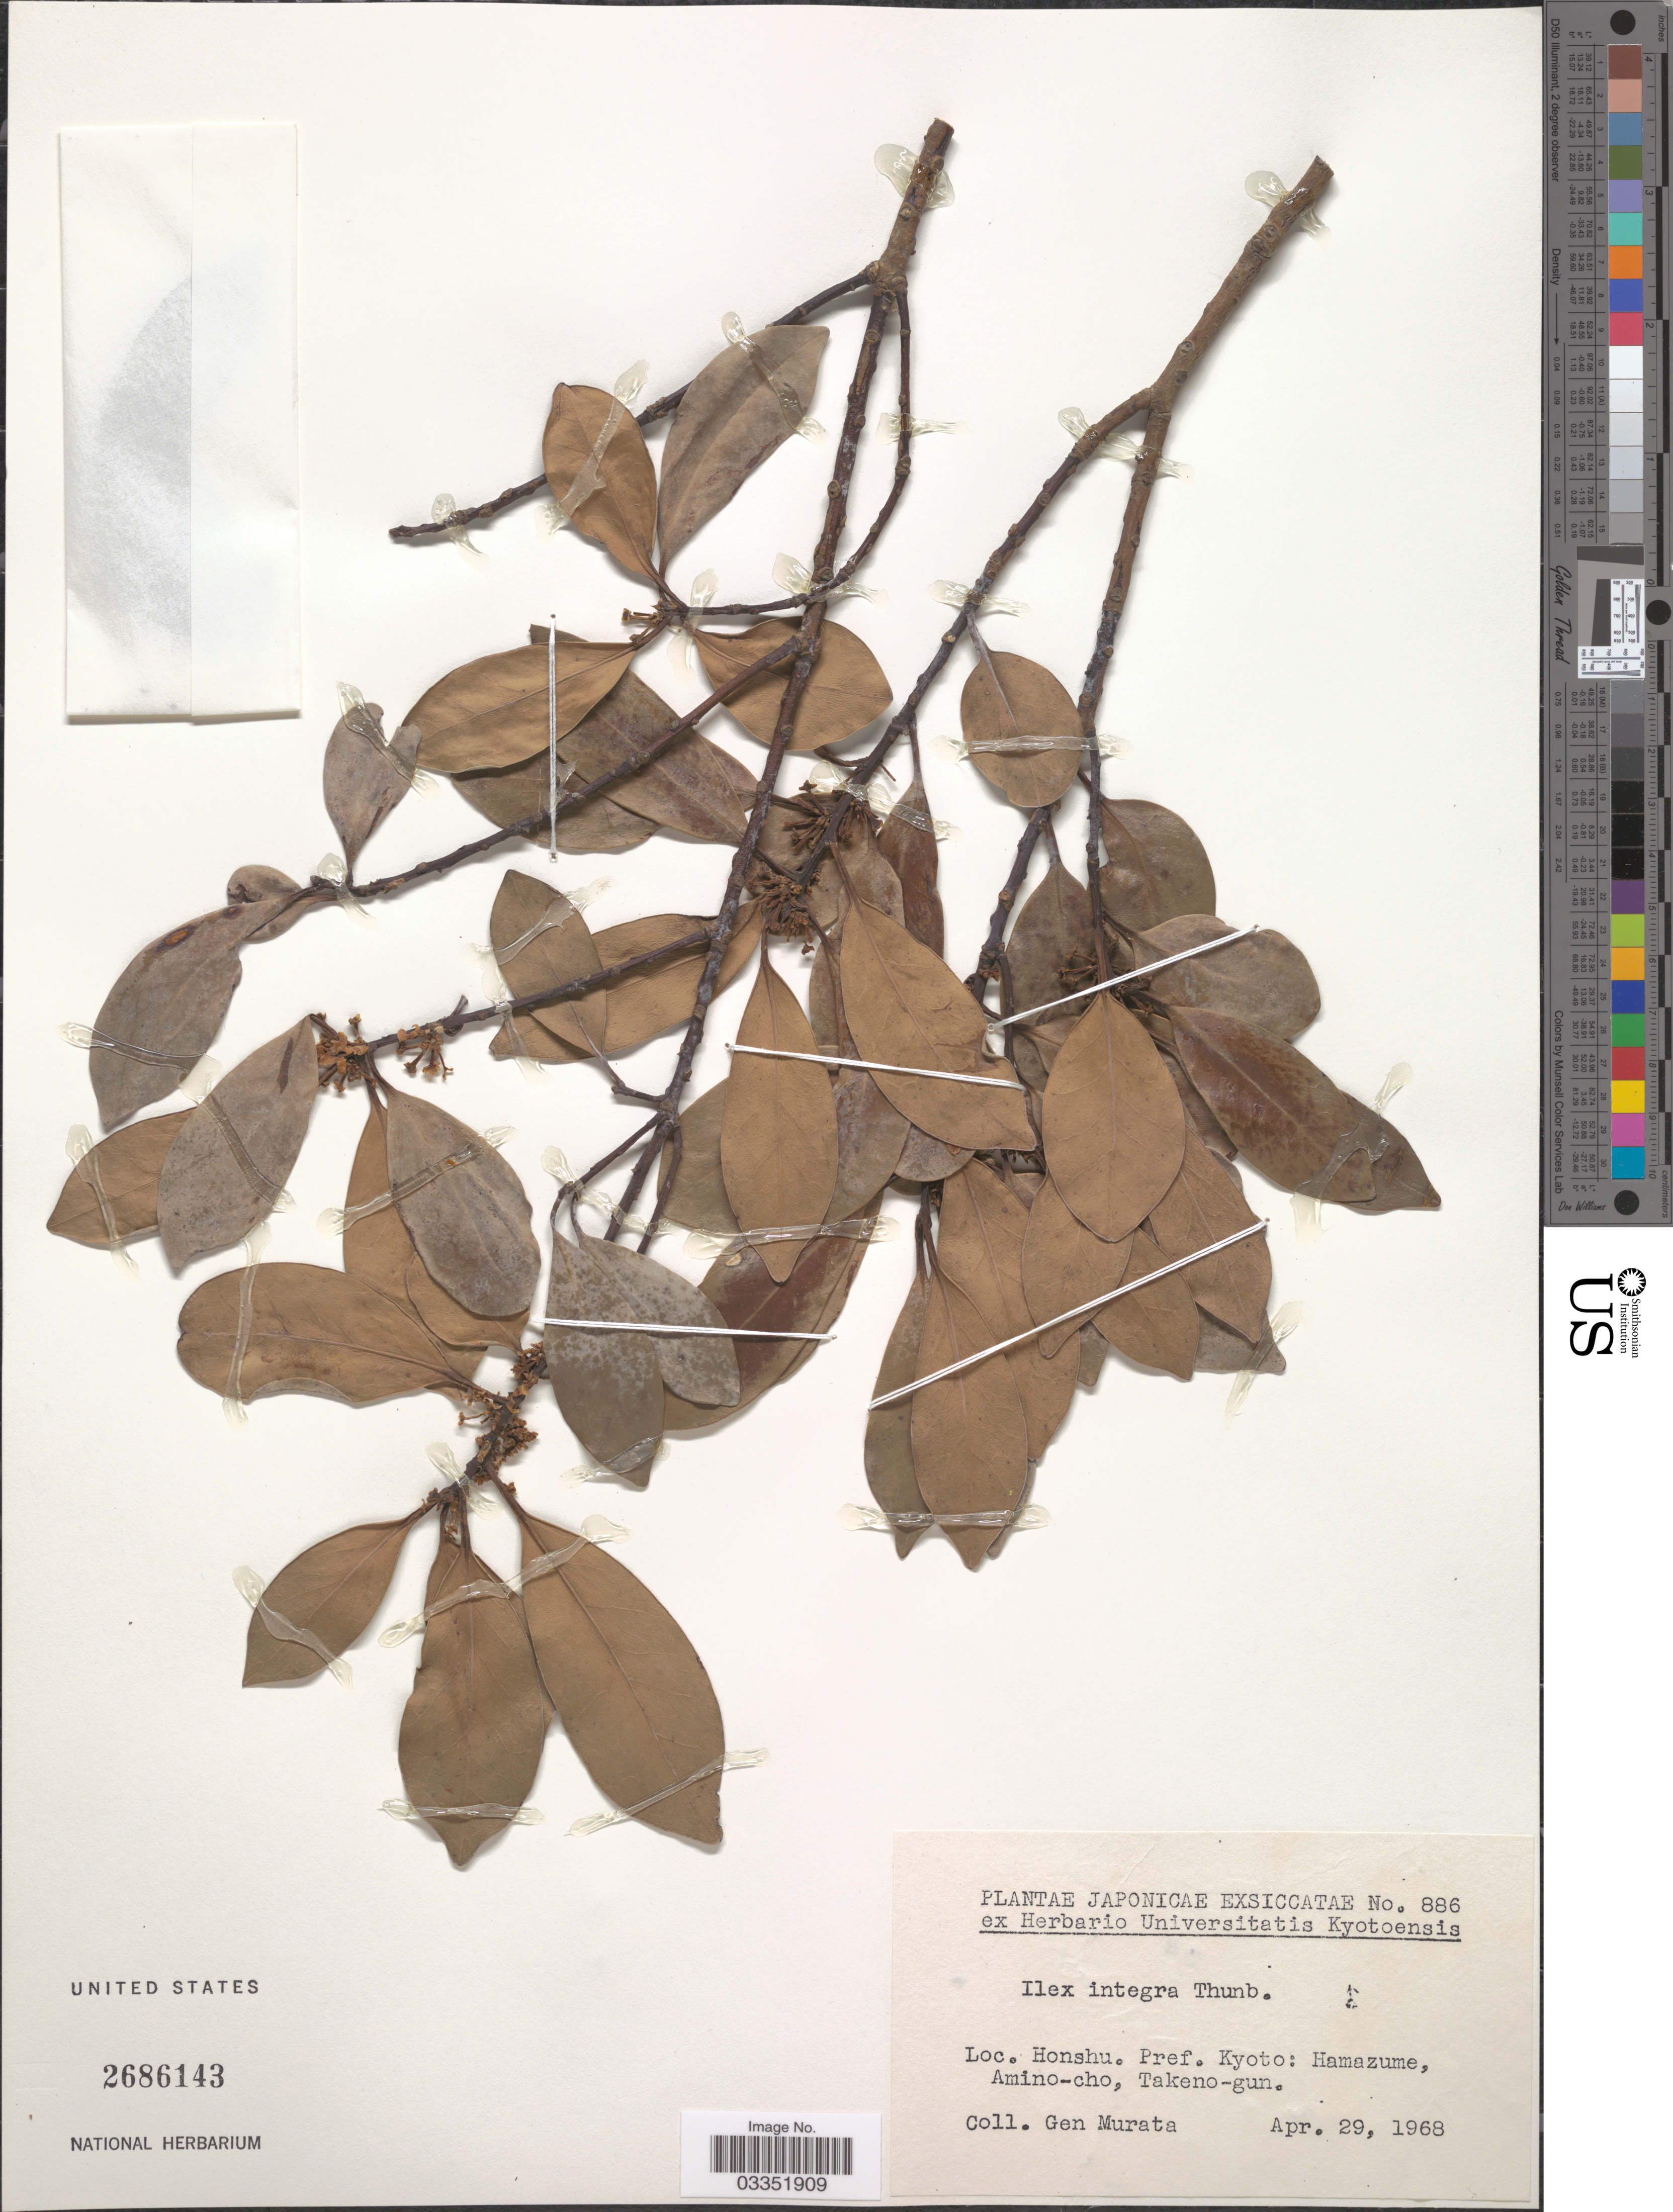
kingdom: Plantae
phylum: Tracheophyta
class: Magnoliopsida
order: Aquifoliales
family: Aquifoliaceae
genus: Ilex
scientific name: Ilex integra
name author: Thunb.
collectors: G. Murata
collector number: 886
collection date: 1968-04-29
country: Japan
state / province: Kyoto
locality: Honshu. Pref. Kyoto: Hamazume, Amino-cho, Takeno-gun.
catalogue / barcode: US 2686143